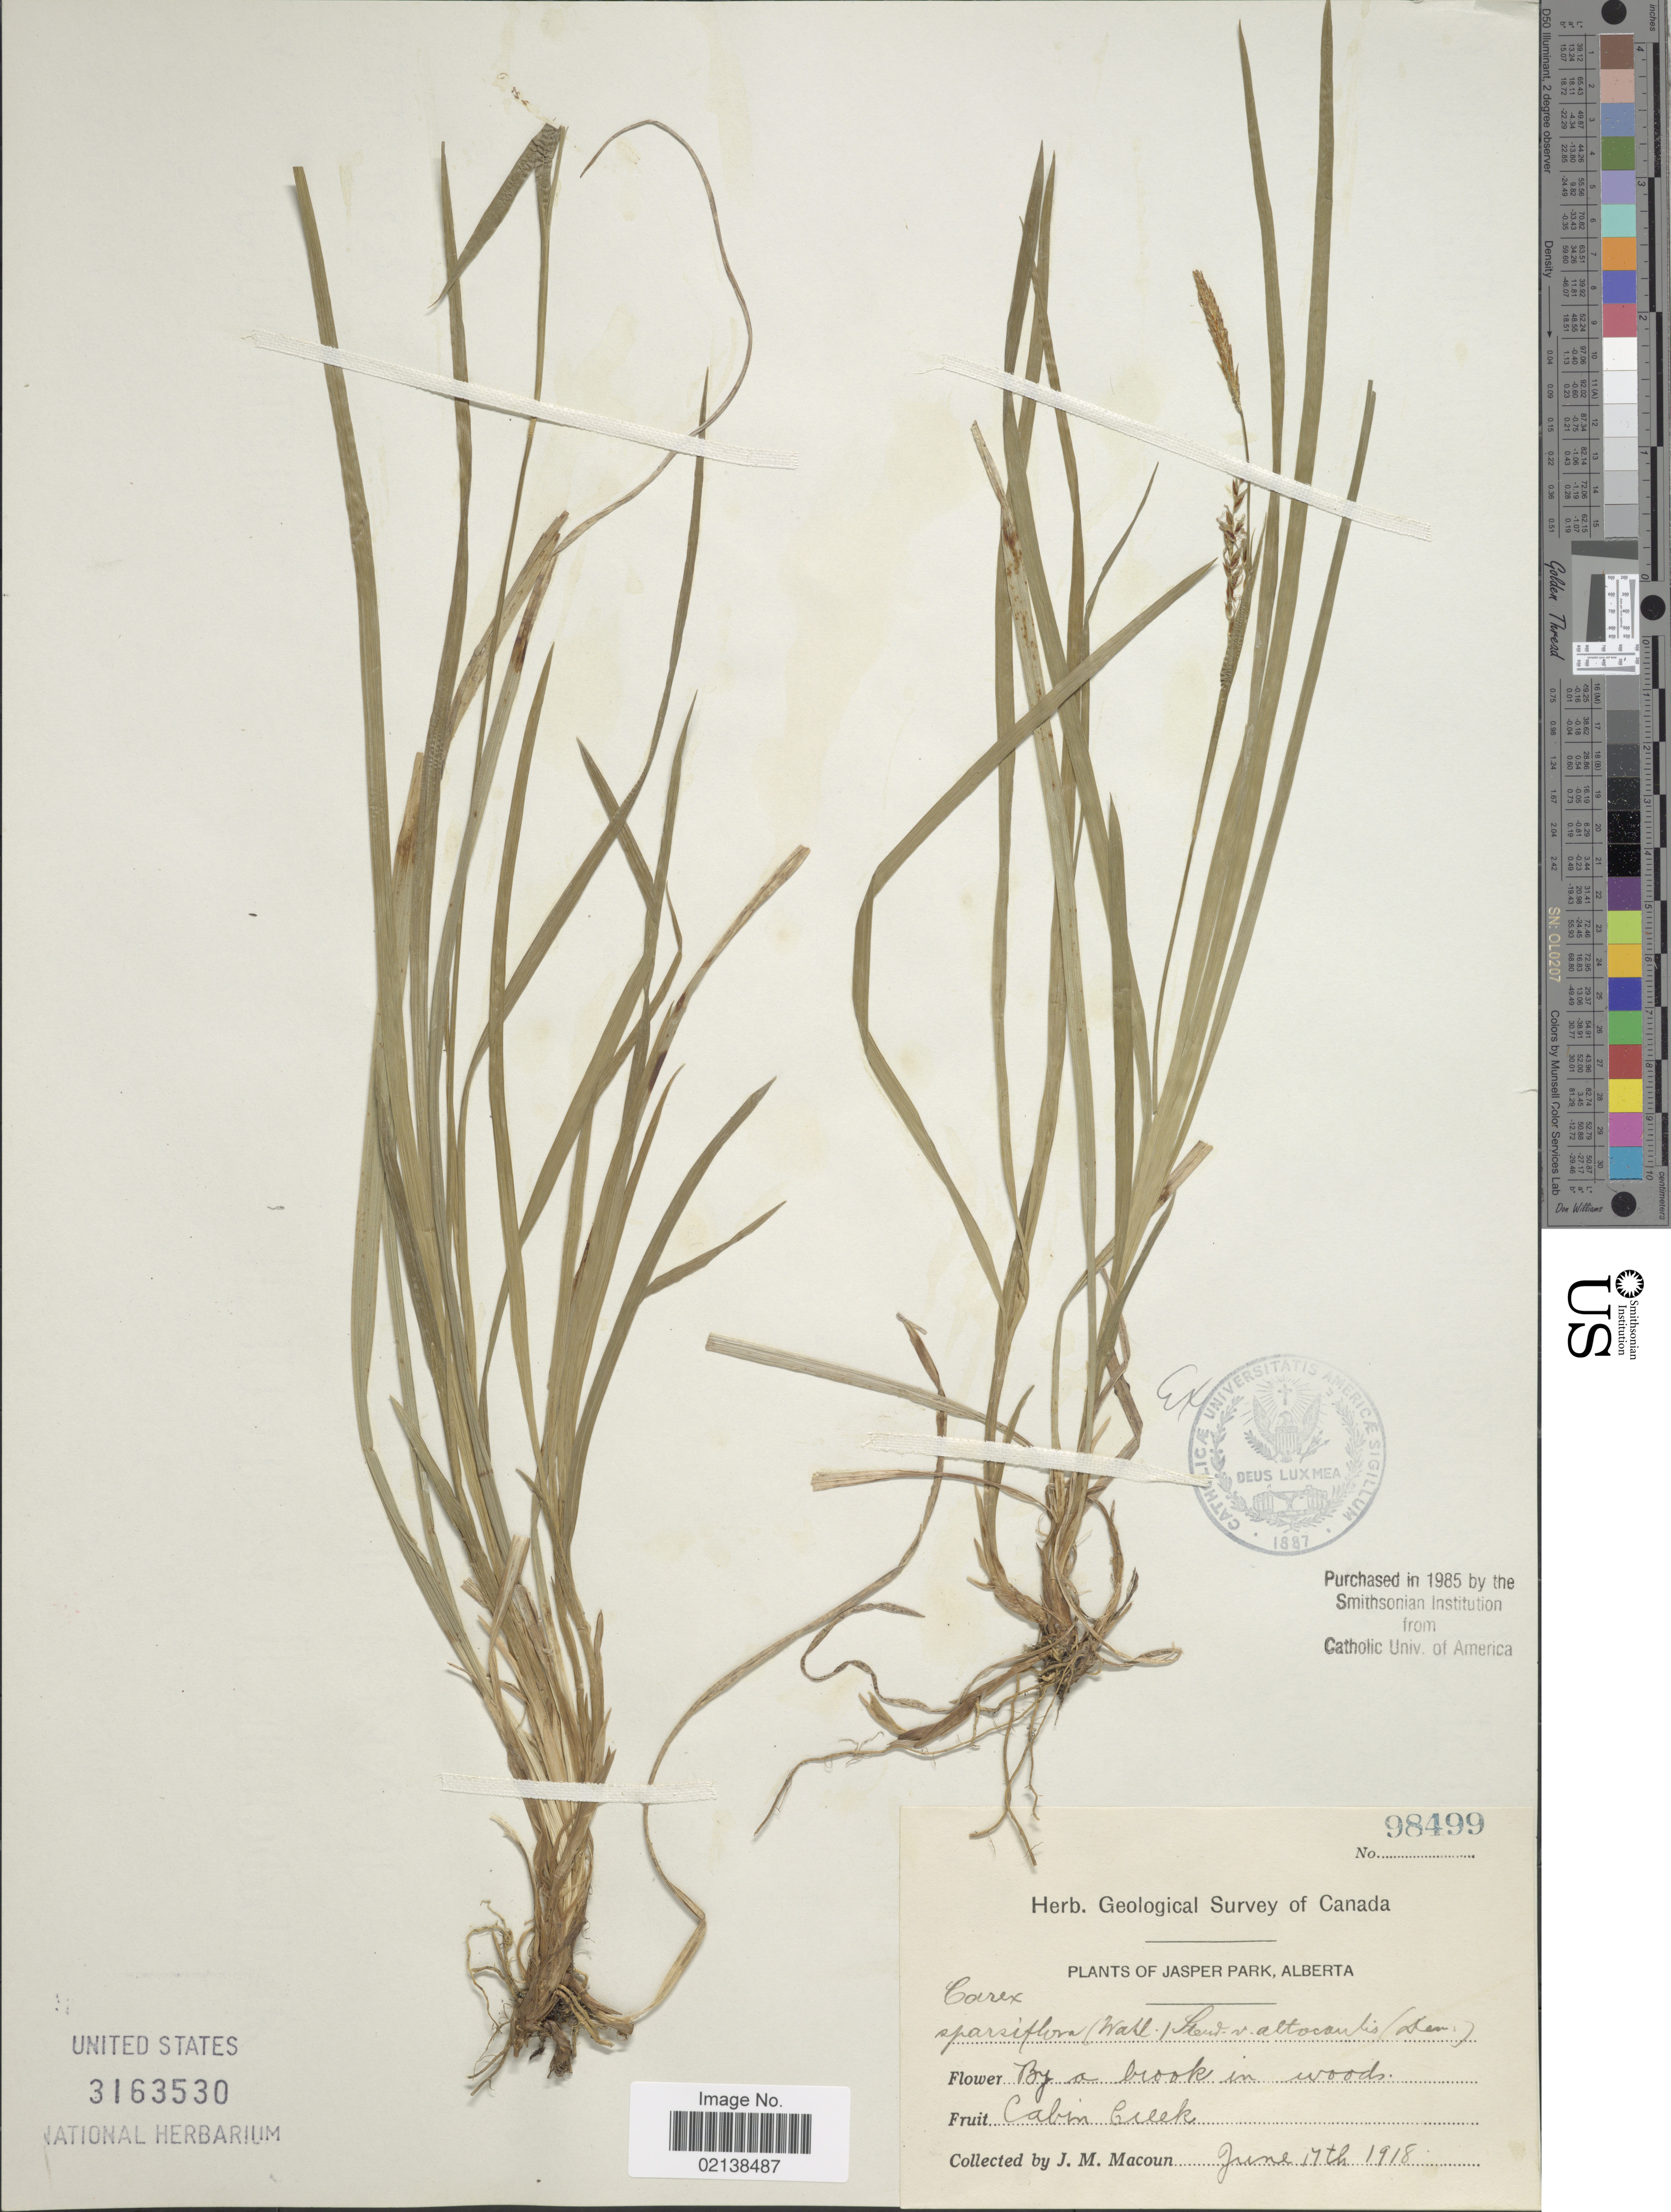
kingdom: Plantae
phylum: Tracheophyta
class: Liliopsida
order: Poales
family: Cyperaceae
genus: Carex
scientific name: Carex vaginata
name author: Tausch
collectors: J. M. Macoun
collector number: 98499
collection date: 1918-06-17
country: Canada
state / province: Alberta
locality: Jasper Park, by a brook in woods, Cabin Creek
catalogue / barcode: US 3163530